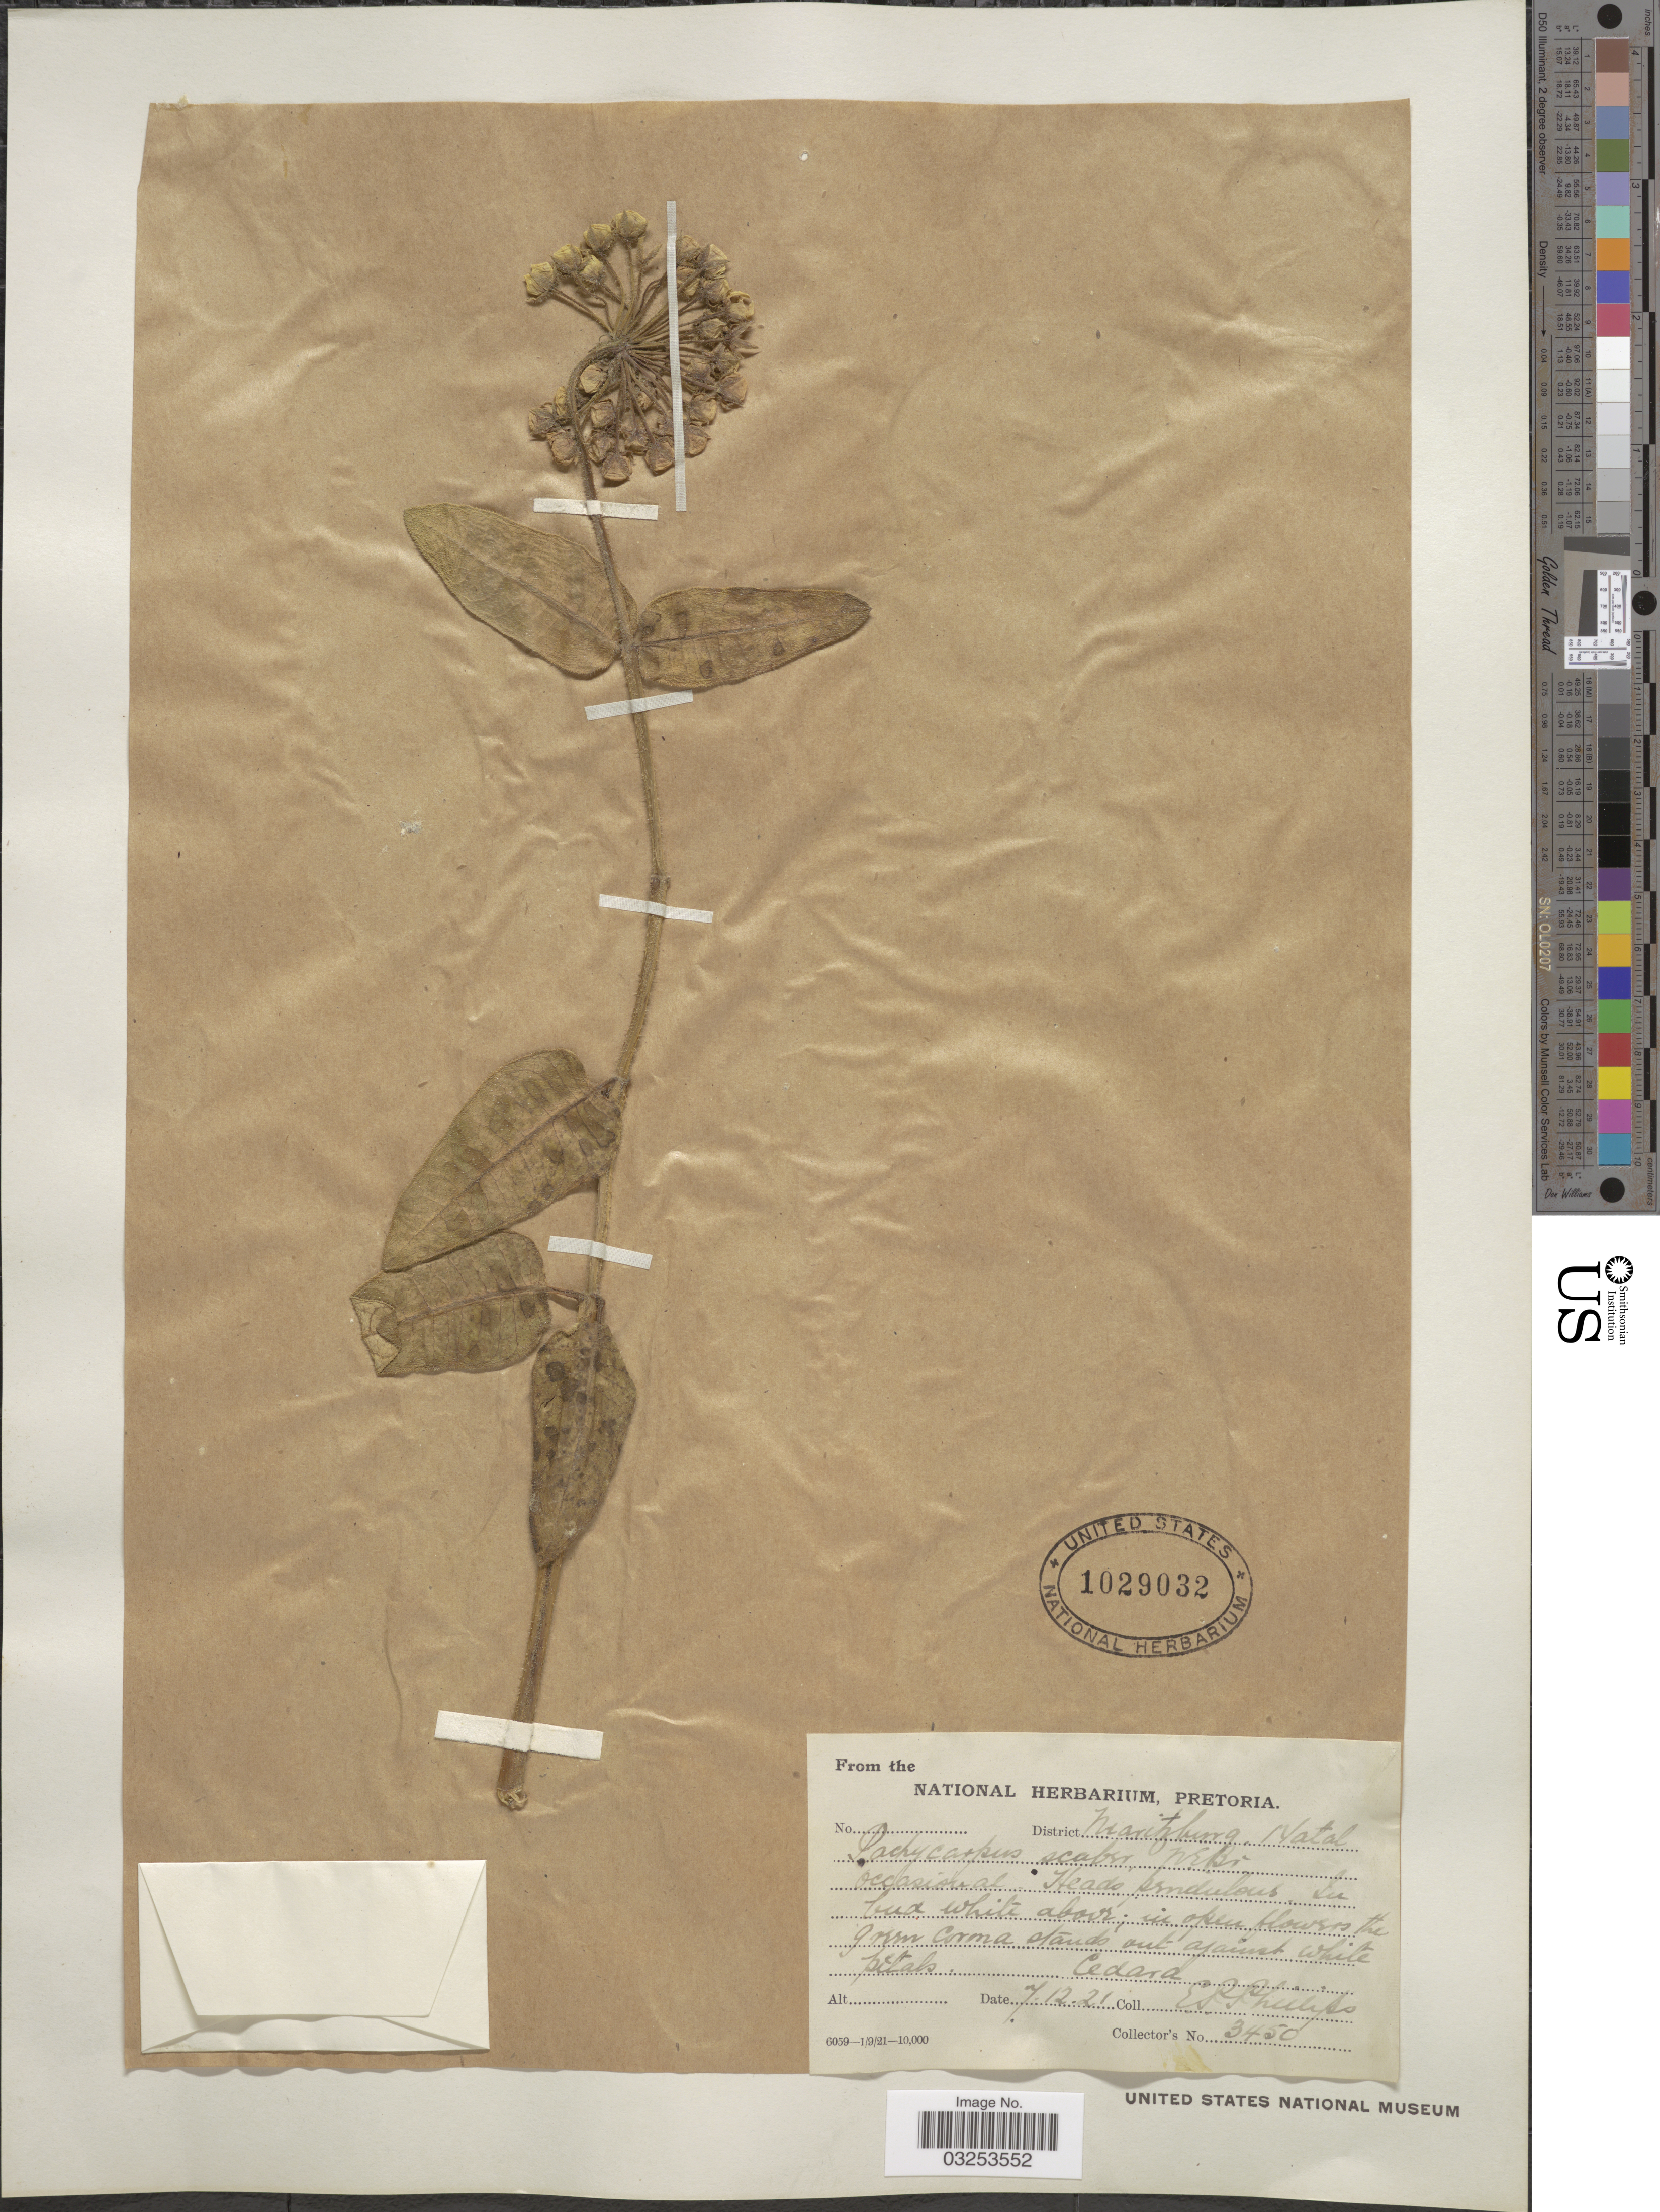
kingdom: Plantae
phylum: Tracheophyta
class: Magnoliopsida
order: Gentianales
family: Apocynaceae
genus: Pachycarpus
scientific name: Pachycarpus scaber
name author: (Harv.) N.E. Br.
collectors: E. Phillips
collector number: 3450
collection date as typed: Transcribed d/m/y: 7/12/21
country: South Africa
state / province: KwaZulu-Natal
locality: District Maritzburg, Natal. Cedara.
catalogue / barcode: US 1029032